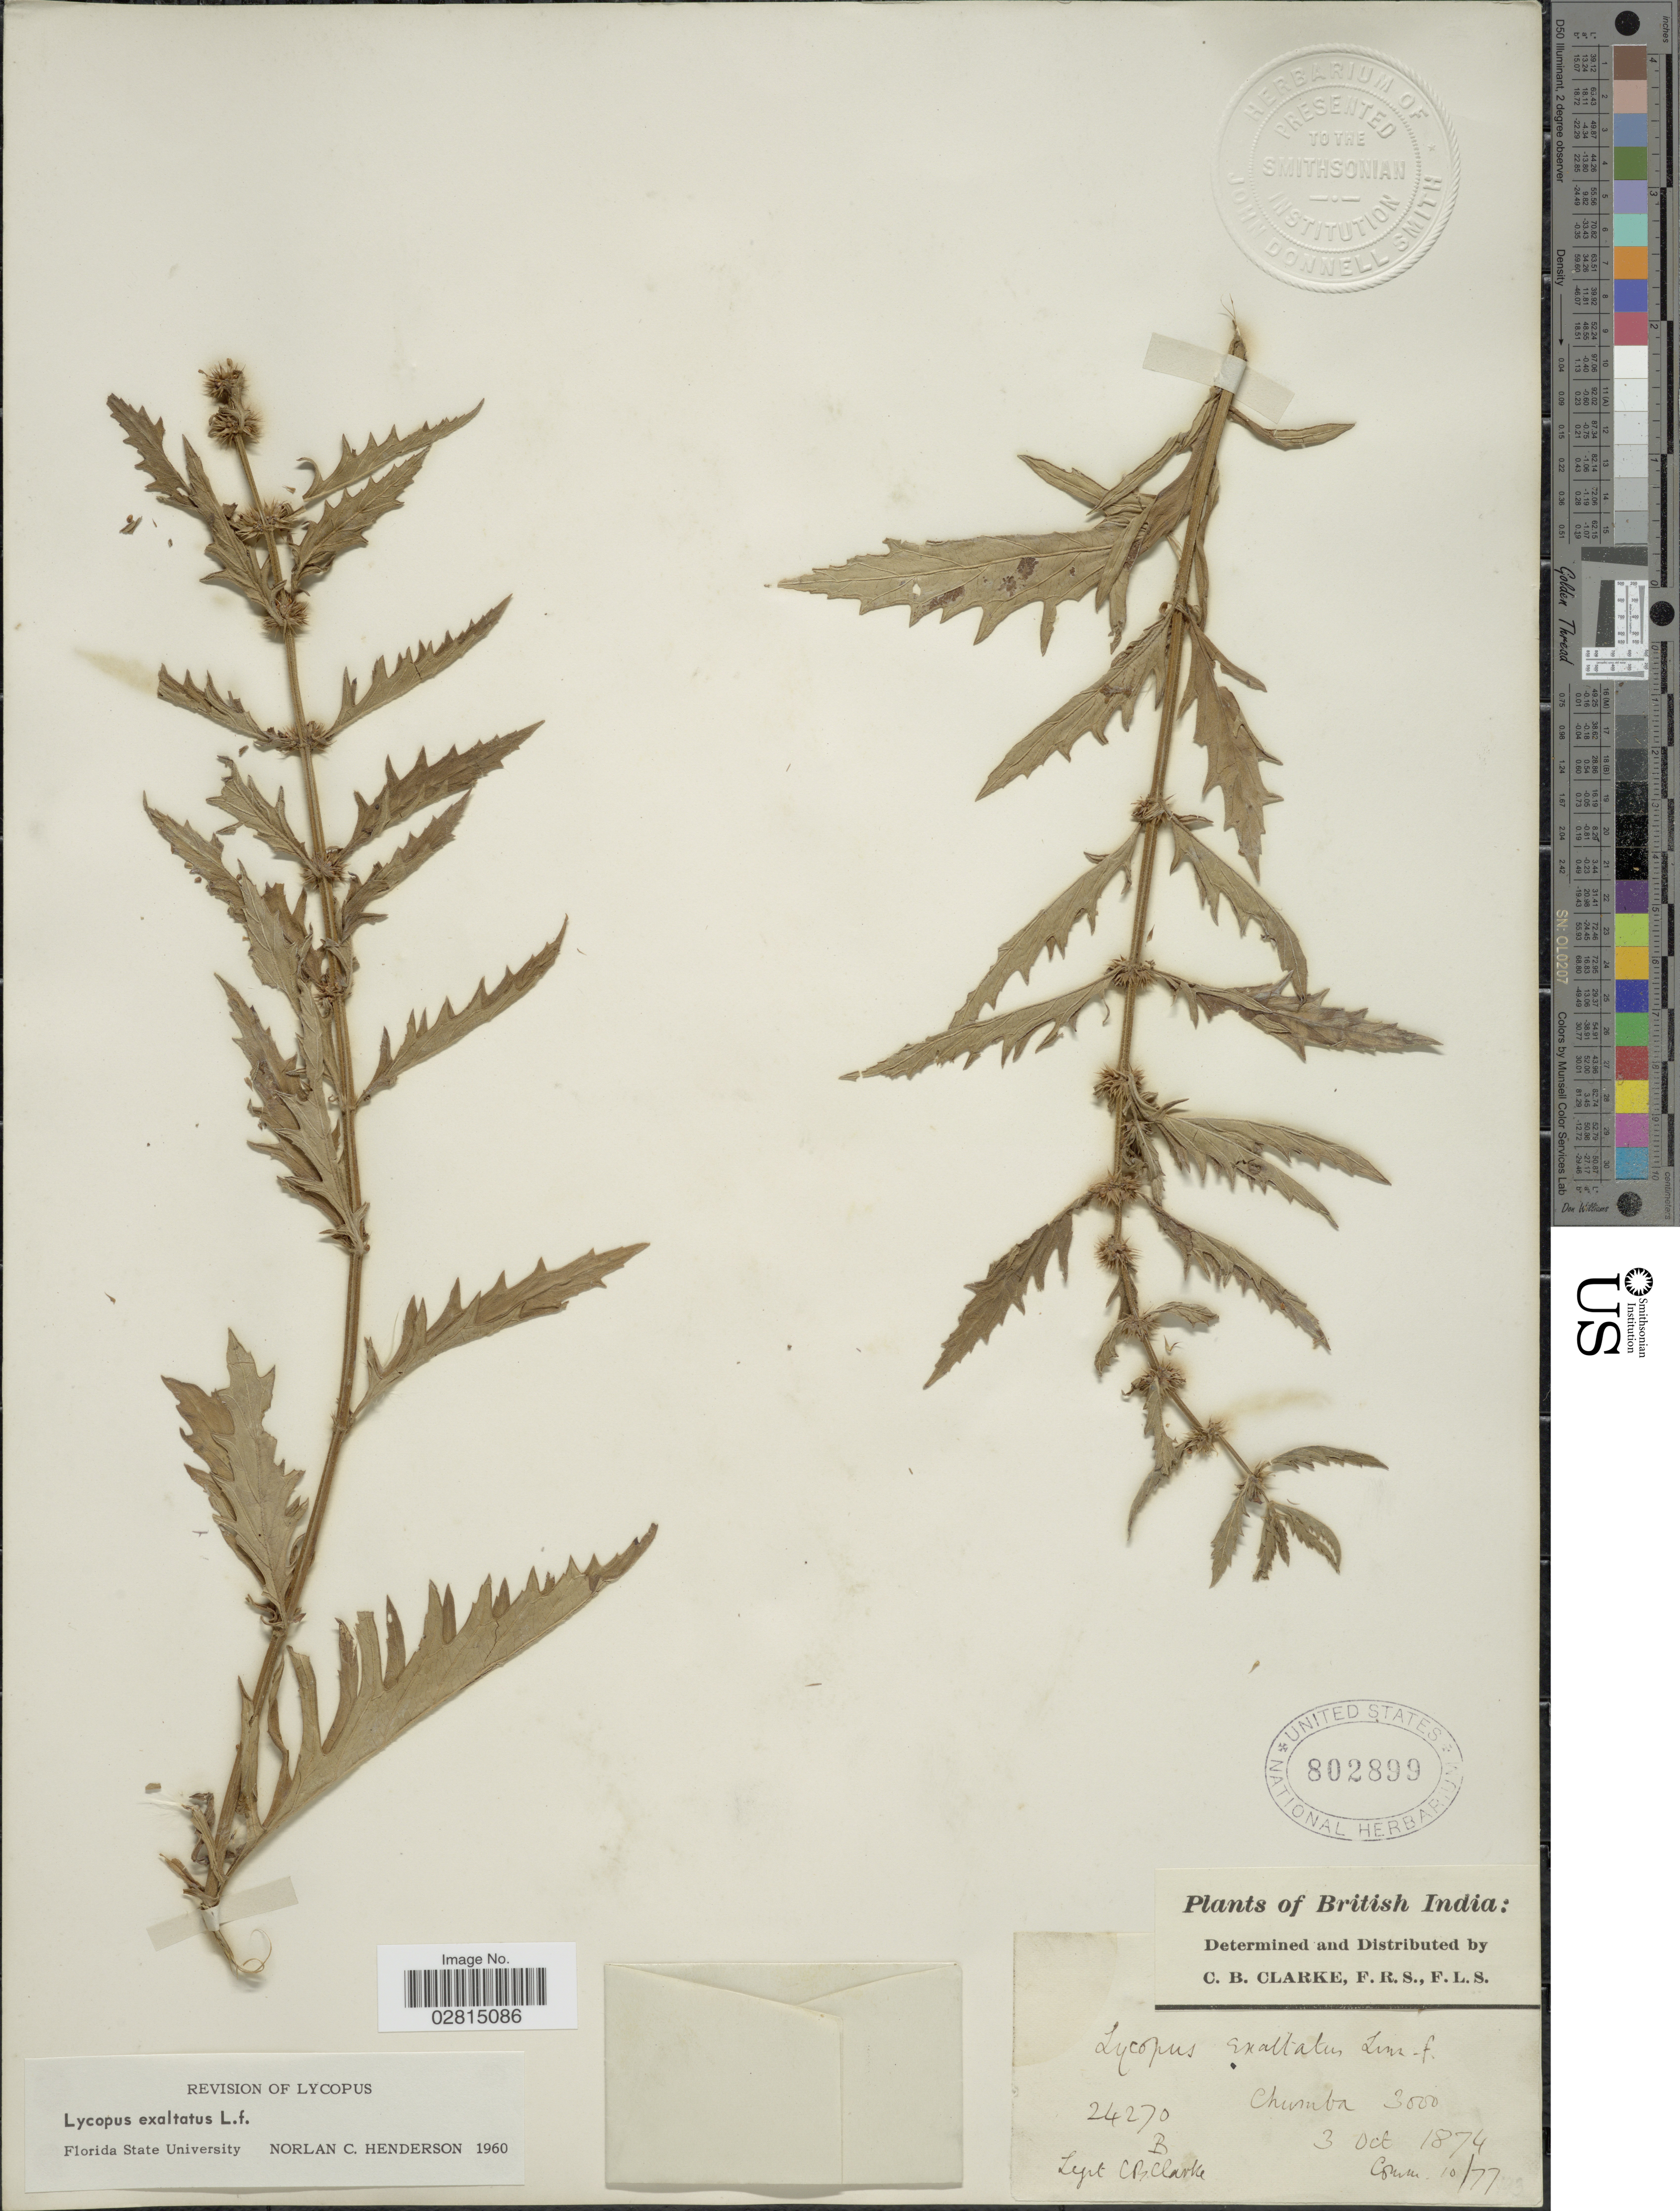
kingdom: Plantae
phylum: Tracheophyta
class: Magnoliopsida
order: Lamiales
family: Lamiaceae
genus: Lycopus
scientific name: Lycopus exaltatus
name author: L. f.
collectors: C. B. Clarke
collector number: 24270B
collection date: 1874-10-03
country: India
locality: British India, Chumba.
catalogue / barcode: US 802899